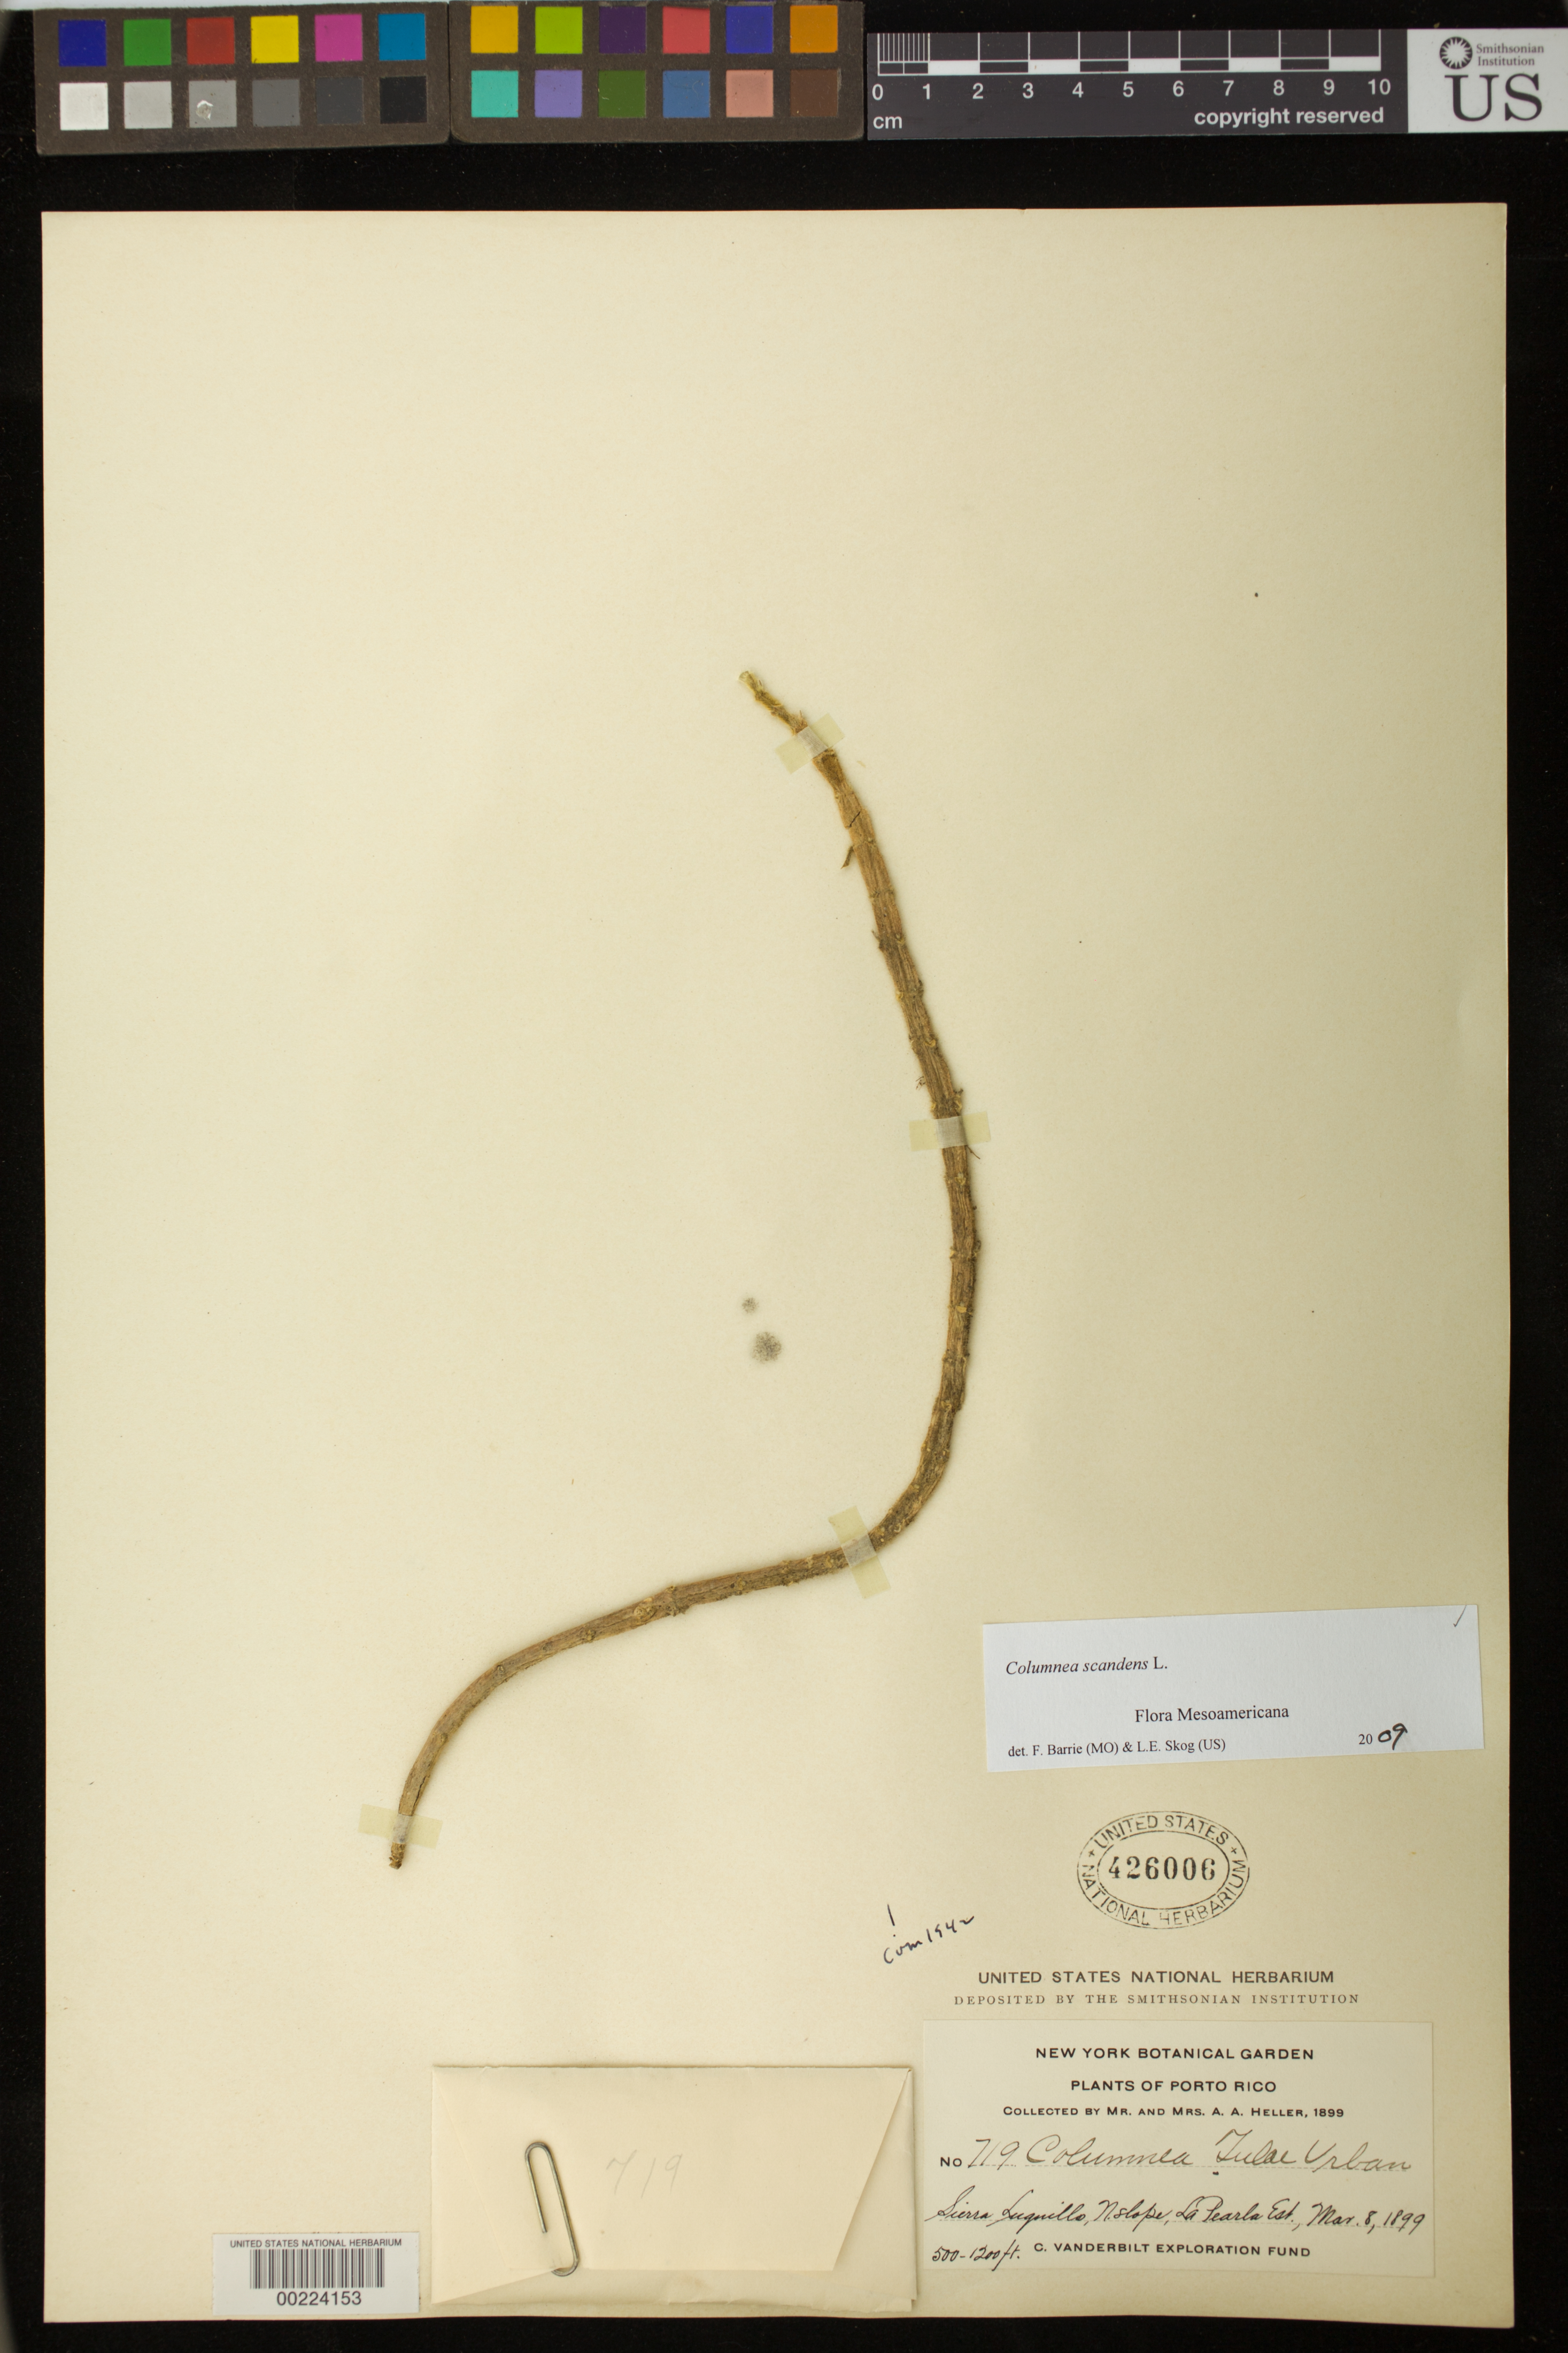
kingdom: Plantae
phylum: Tracheophyta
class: Magnoliopsida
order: Lamiales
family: Gesneriaceae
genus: Columnea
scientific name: Columnea scandens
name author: L.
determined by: Barrie, F. R.; Skog, Laurence E.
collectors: A. A. Heller & E. G. Heller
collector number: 719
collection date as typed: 08 Mar 1899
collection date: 1899-03-08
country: Puerto Rico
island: Puerto Rico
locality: Sierra Luquillo, N slope, La Pearla est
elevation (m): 152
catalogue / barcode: US 426006